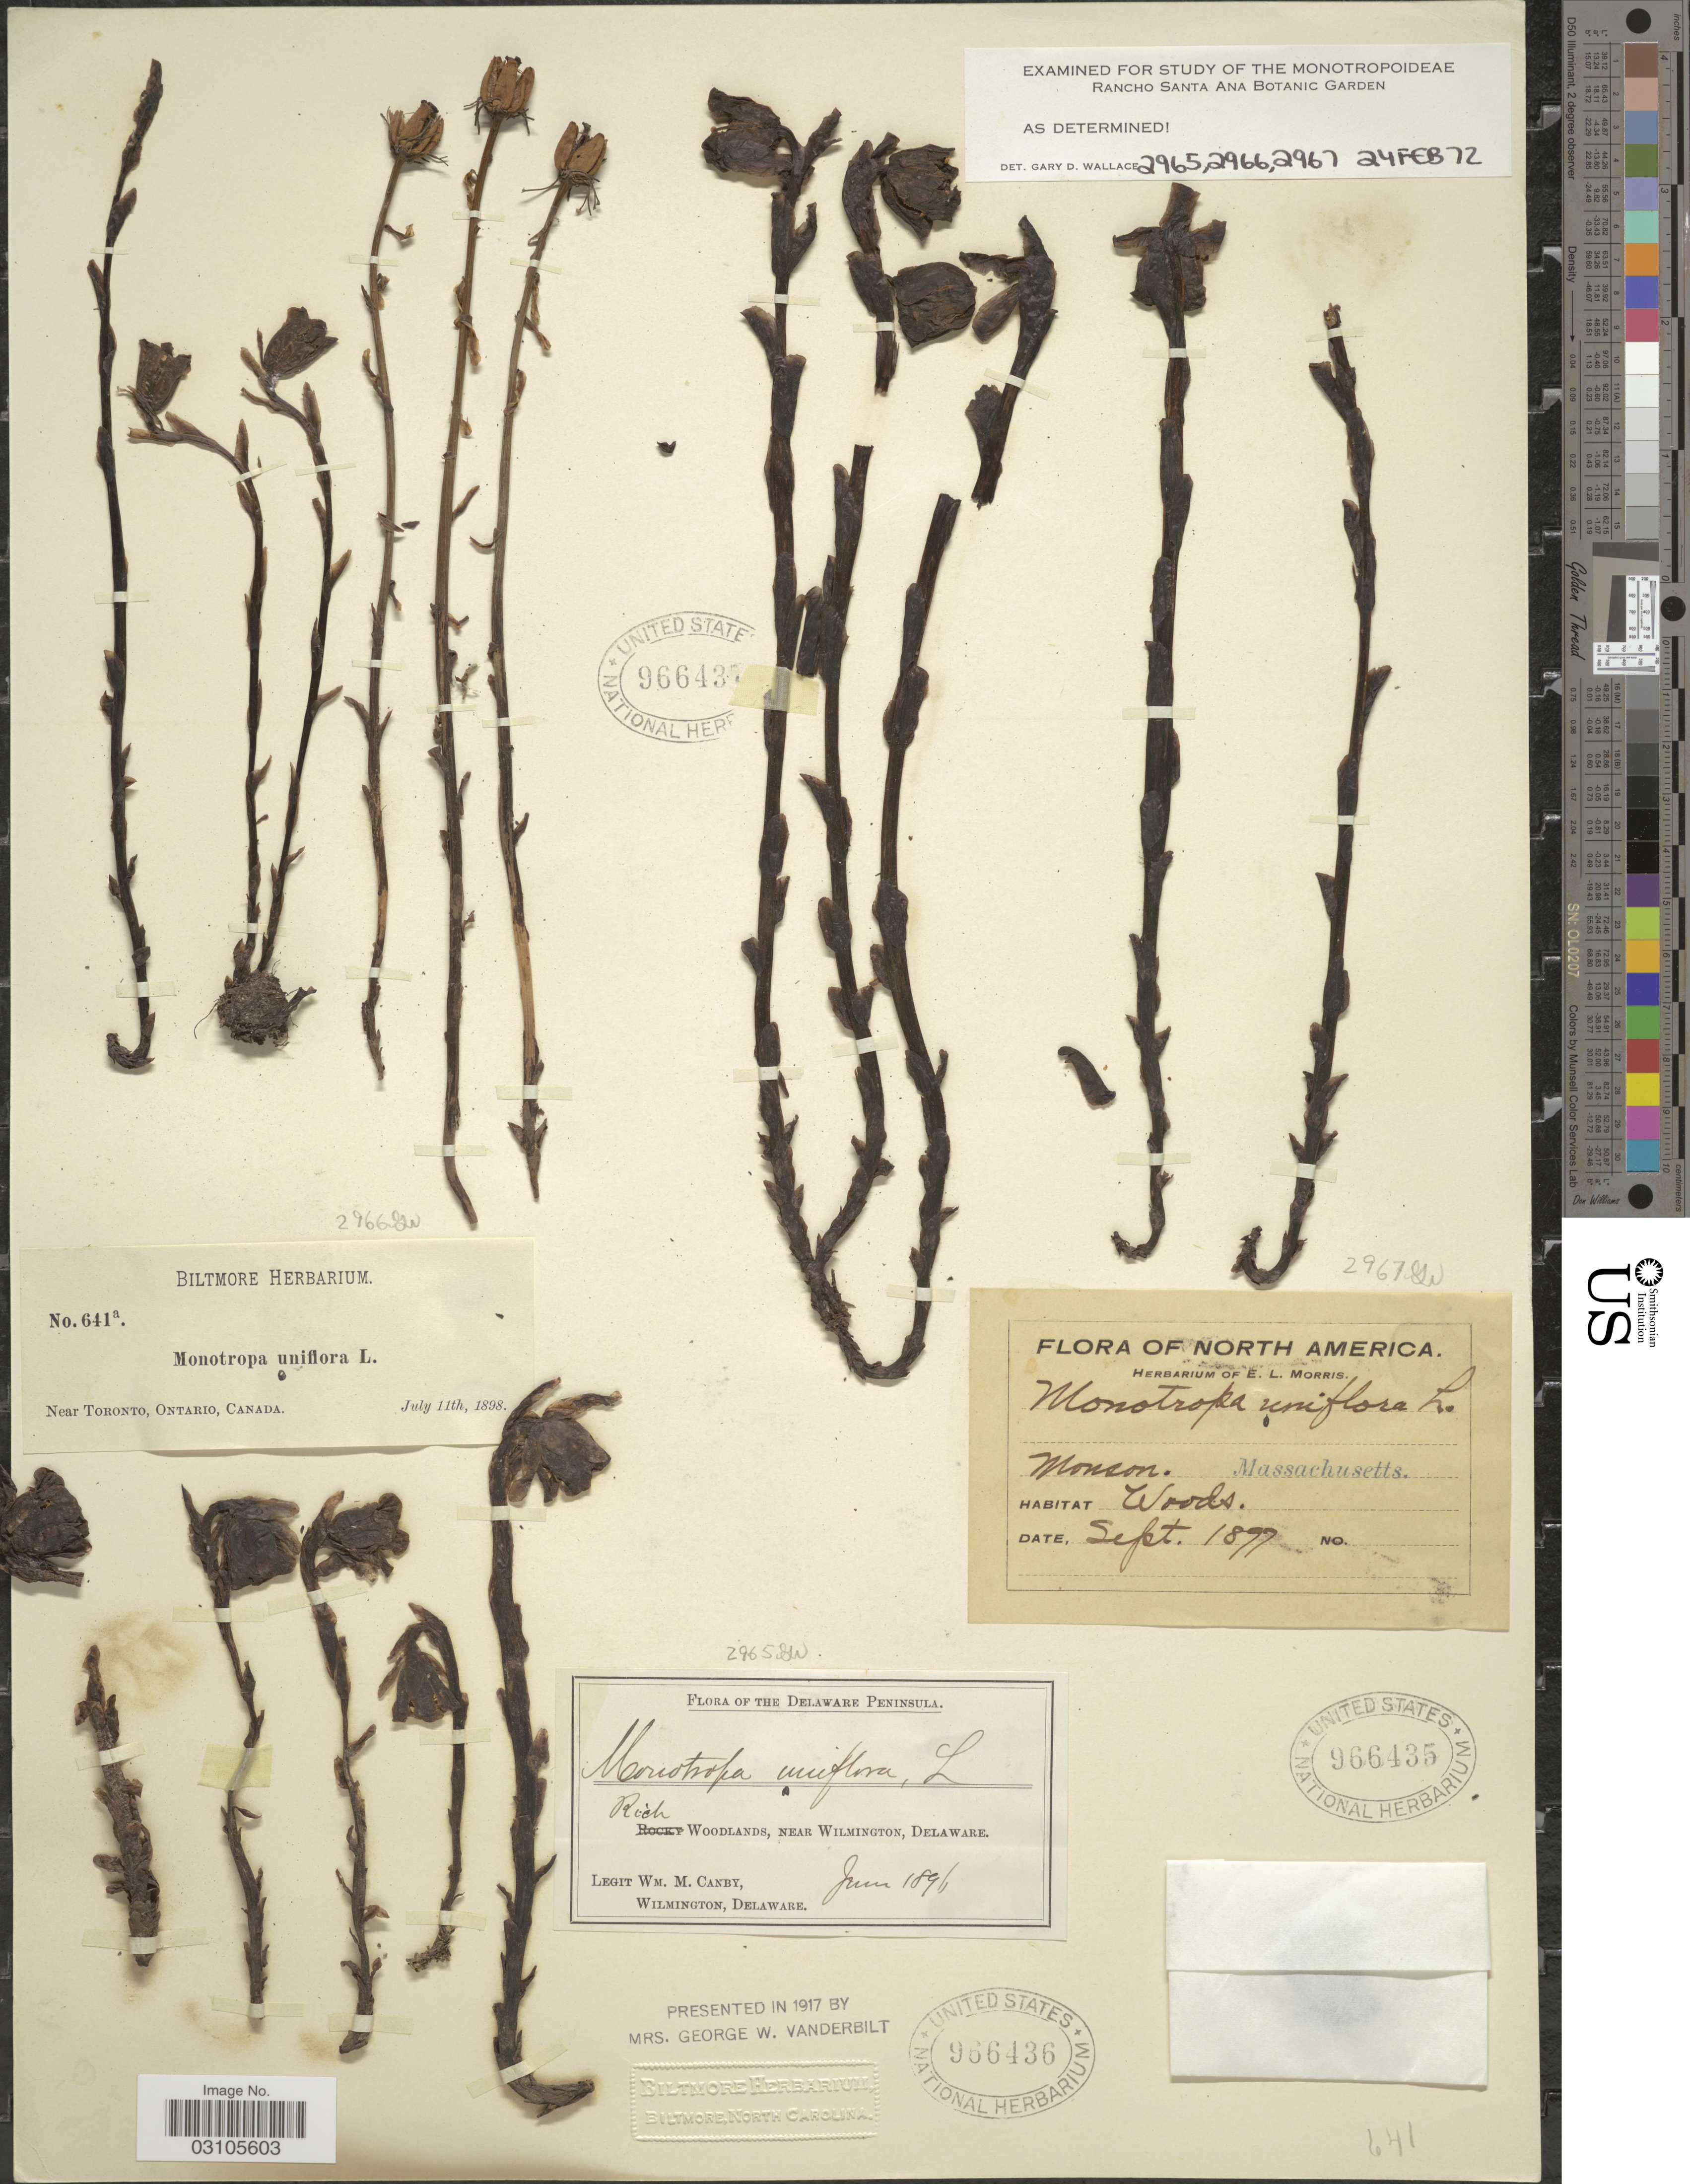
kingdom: Plantae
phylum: Tracheophyta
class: Magnoliopsida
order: Ericales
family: Ericaceae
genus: Monotropa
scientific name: Monotropa uniflora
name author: L.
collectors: ex herb. Biltmore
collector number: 641a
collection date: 1898-07-11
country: Canada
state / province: Ontario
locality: Near Toronto.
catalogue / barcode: US 966437